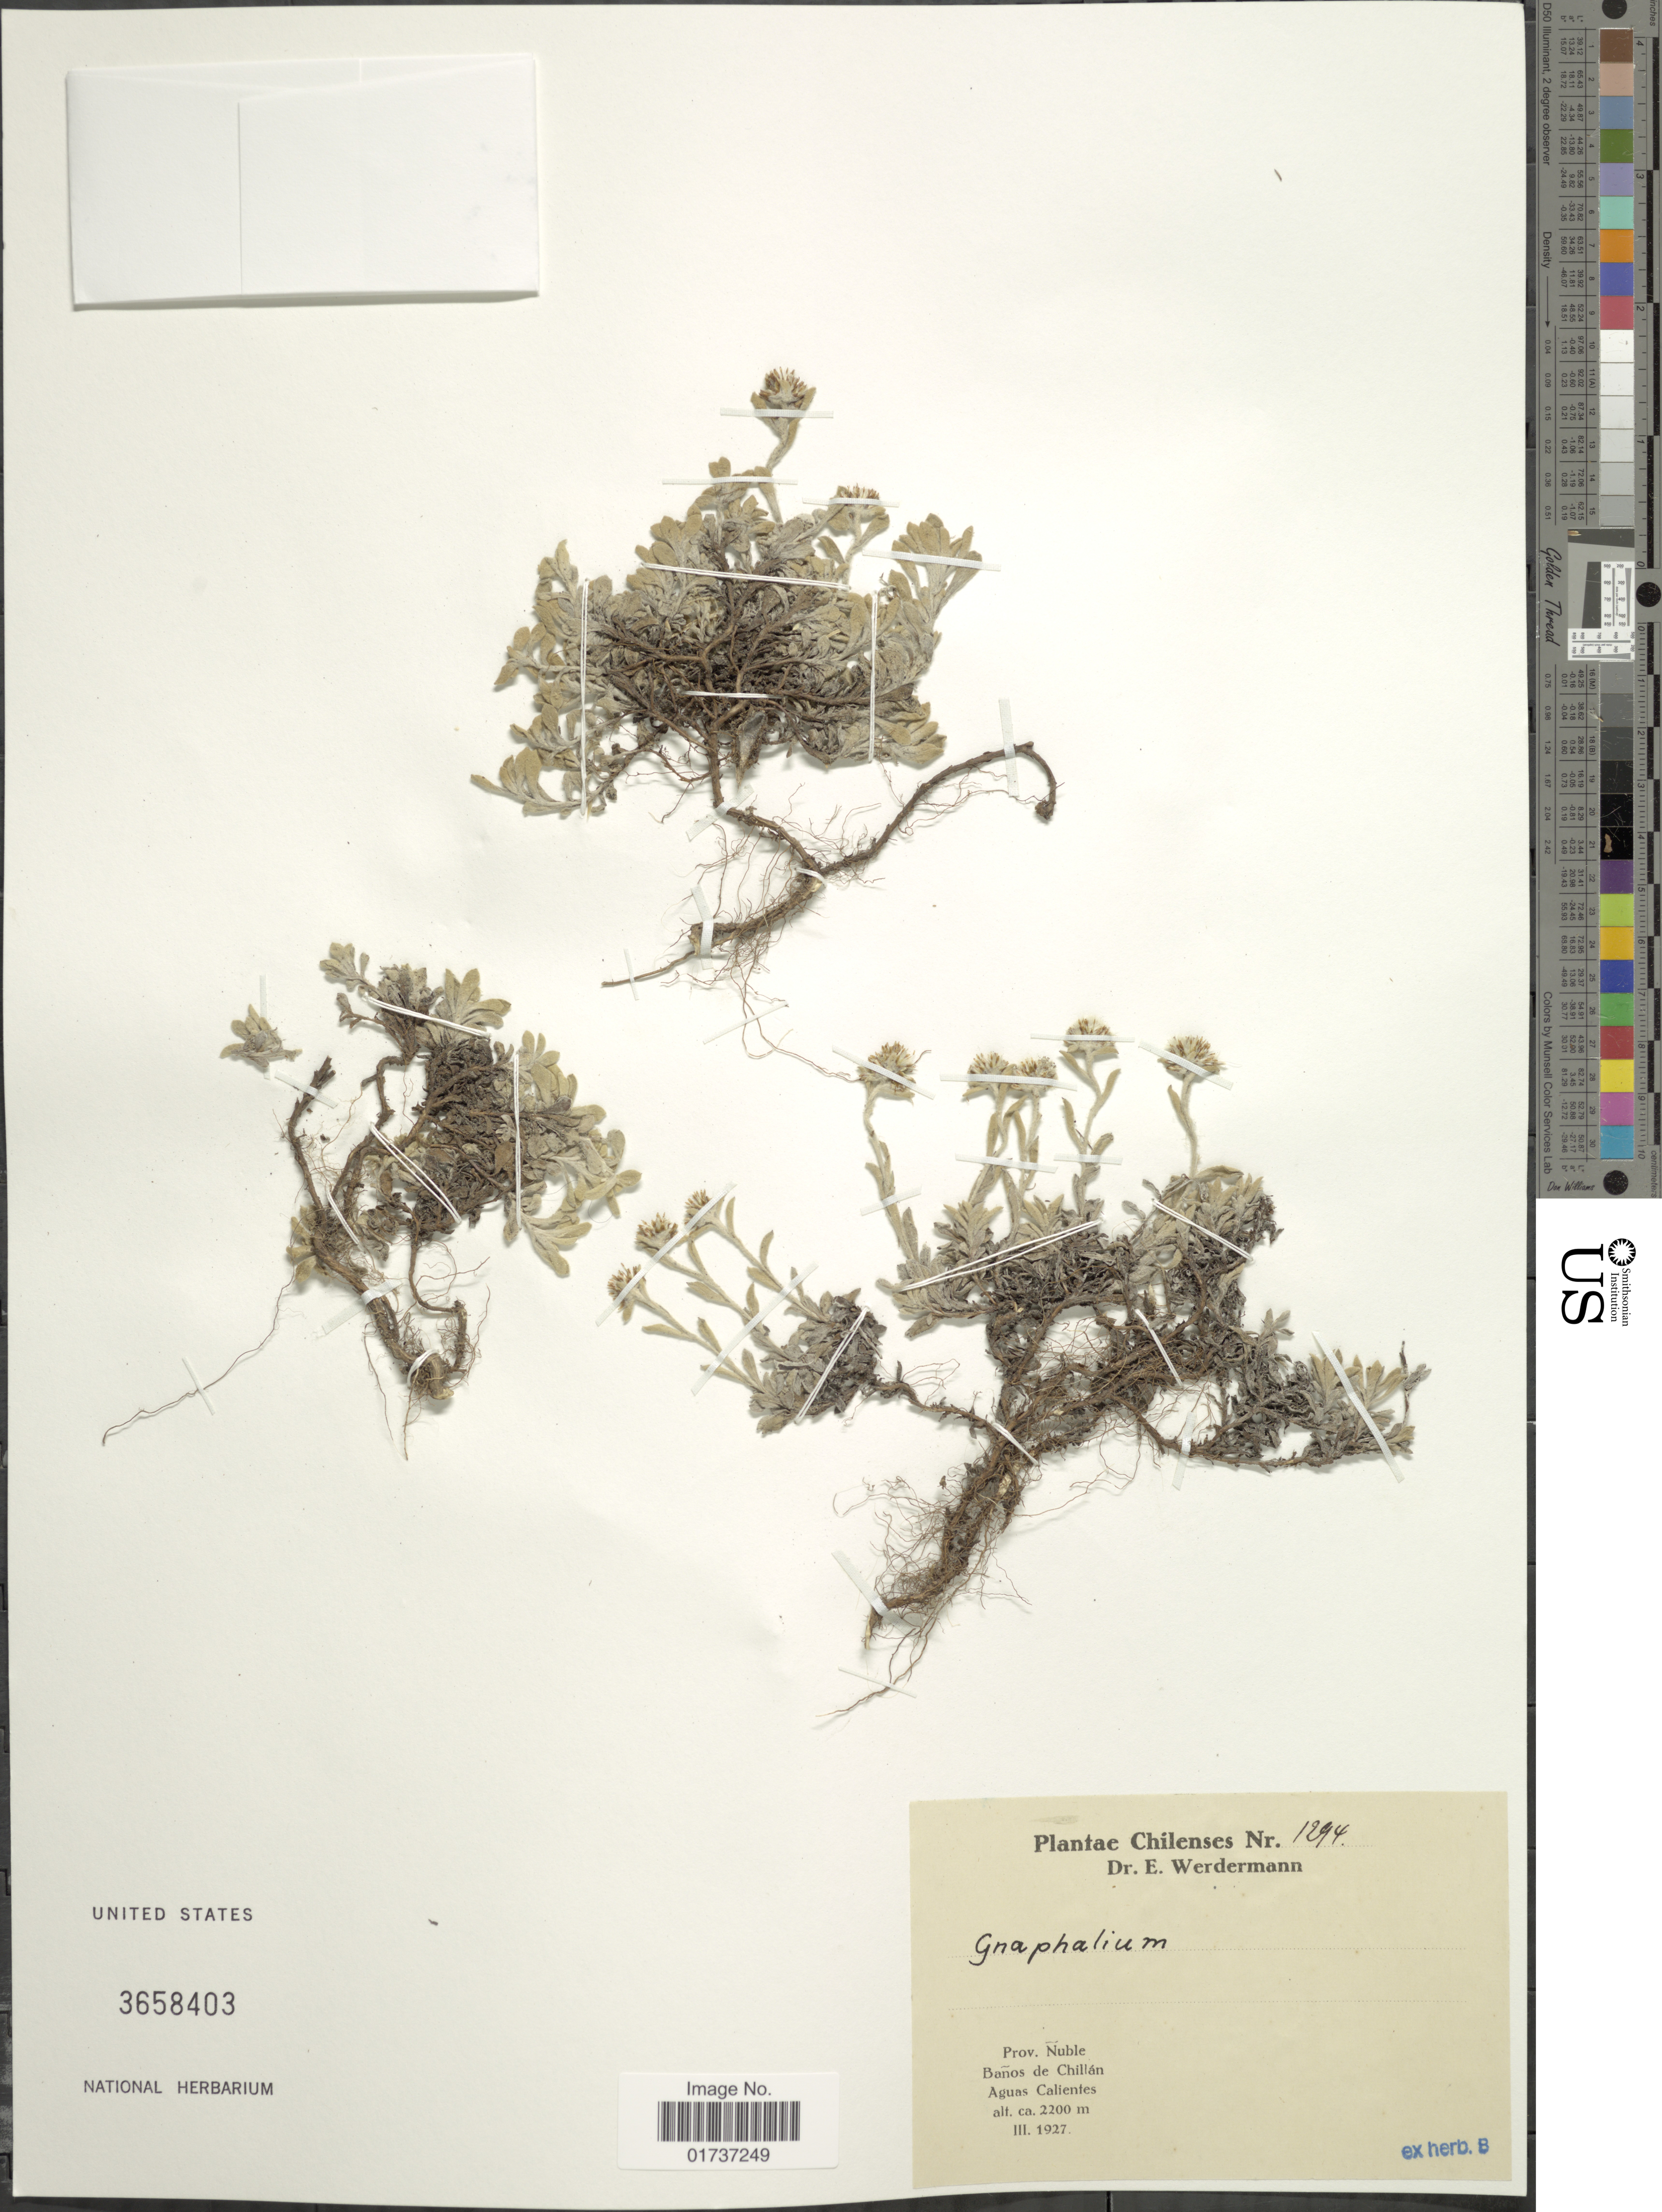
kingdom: Plantae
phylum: Tracheophyta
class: Magnoliopsida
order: Asterales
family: Asteraceae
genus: Gnaphalium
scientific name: Gnaphalium sp.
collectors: E. Wedermann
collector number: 1294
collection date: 1927-03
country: Chile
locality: Prov. Nuble, Baños de Chillán, Aguas Calientes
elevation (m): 2200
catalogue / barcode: US 3658403